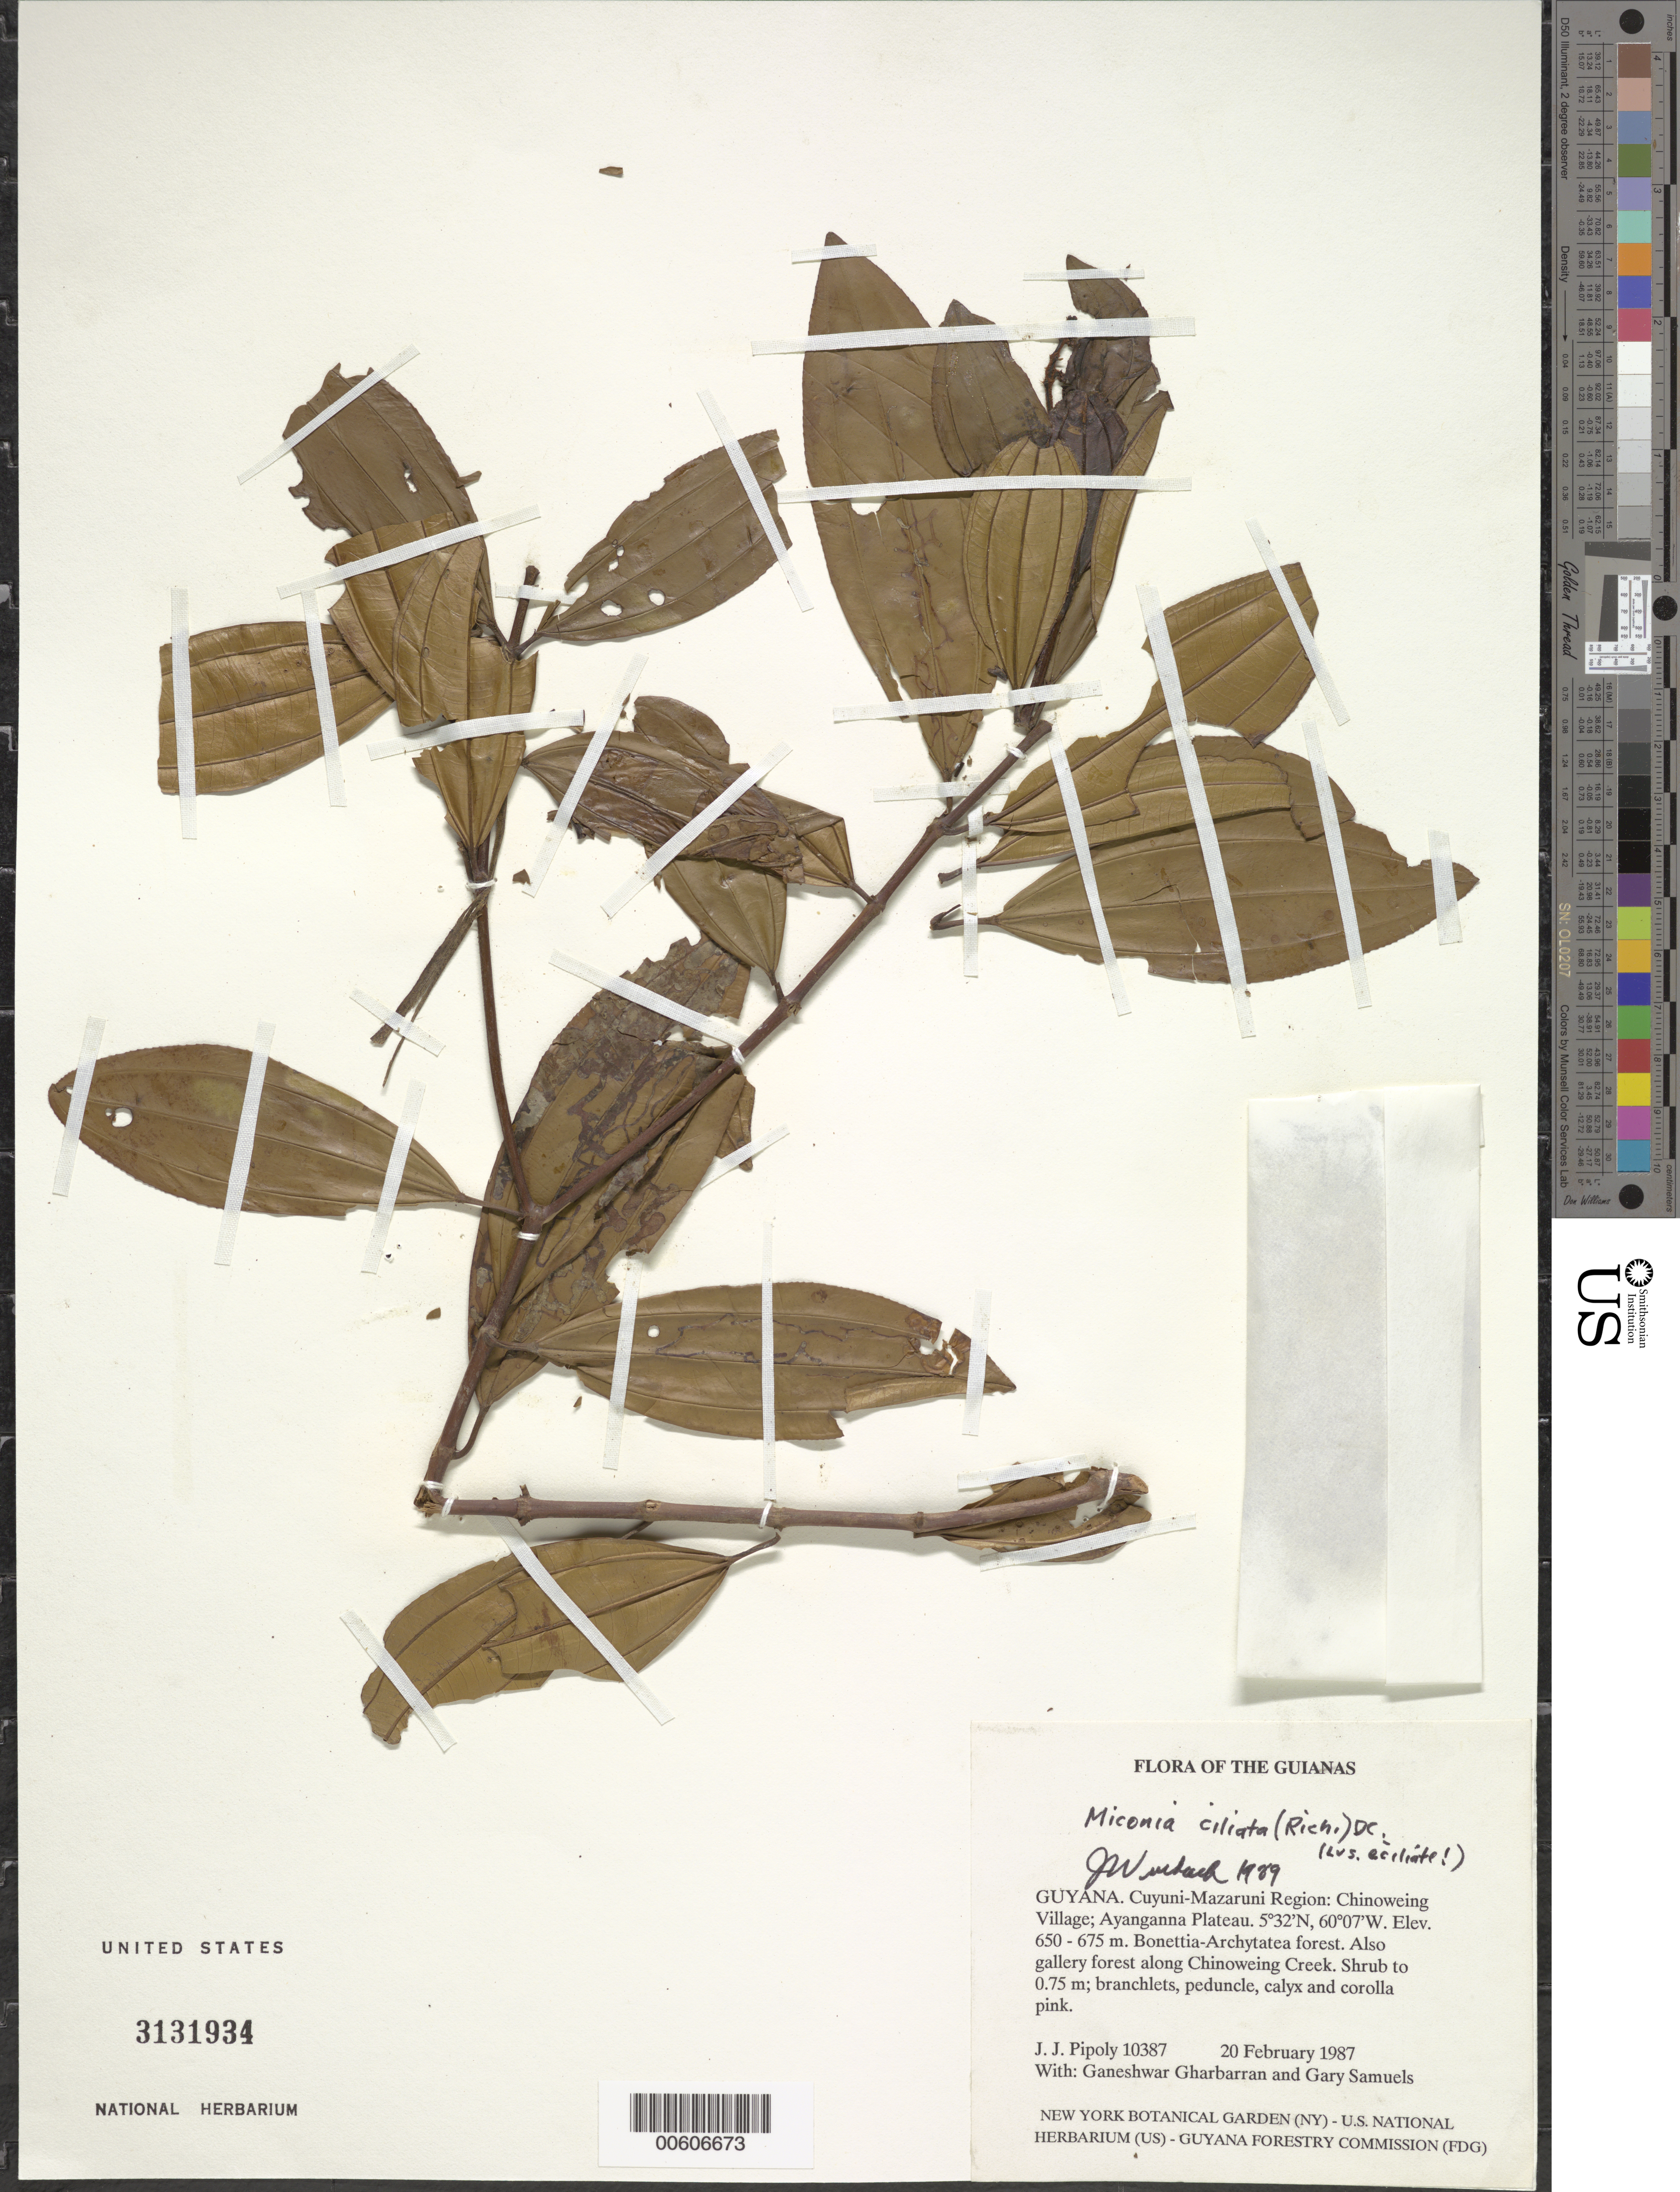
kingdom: Plantae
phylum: Tracheophyta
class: Magnoliopsida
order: Myrtales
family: Melastomataceae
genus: Miconia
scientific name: Miconia ciliata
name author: (Rich.) DC.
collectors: J. J. Pipoly, G. Gharbarran & G. Samuels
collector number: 10387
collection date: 1987-02-20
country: Guyana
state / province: Cuyuni-Mazaruni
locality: The Guianas. Cuyuni-Mazaruni Region: Chinoweing Village; Ayanganna Plateau. Bonettia-Archytatea forest. Also gallery forest along Chinoweing Creek.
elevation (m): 650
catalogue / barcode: US 3131934